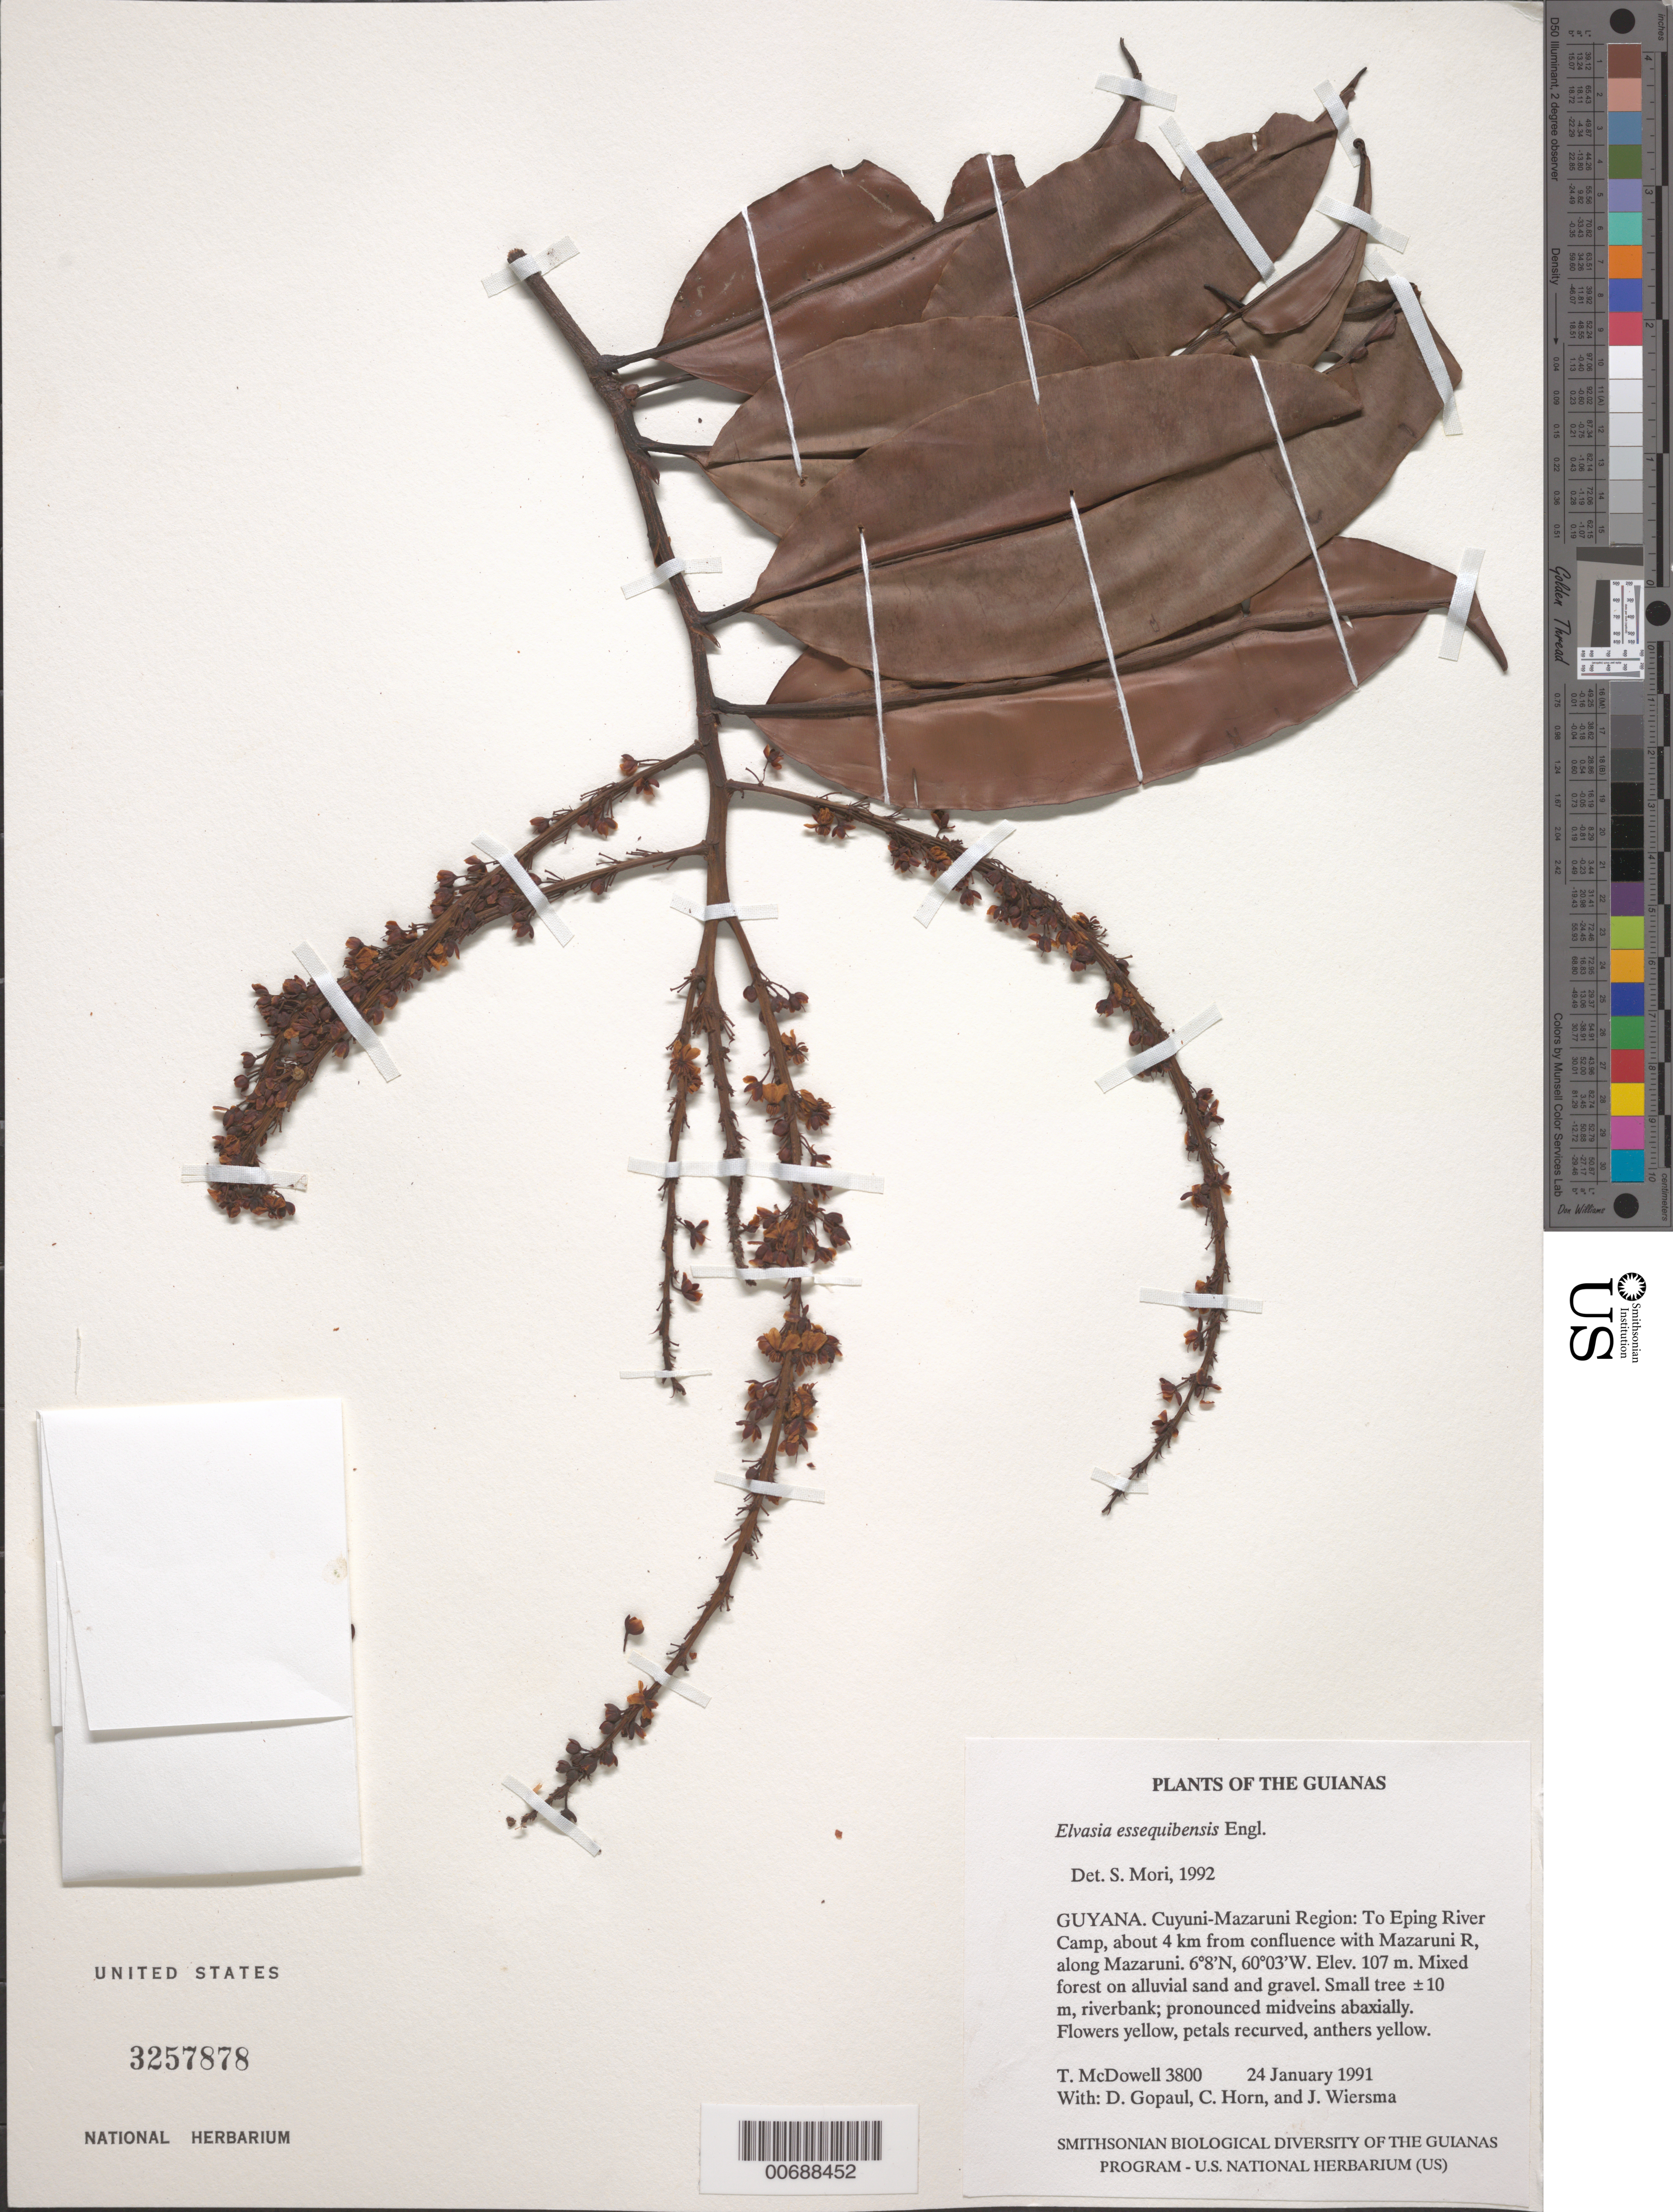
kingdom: Plantae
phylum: Tracheophyta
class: Magnoliopsida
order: Malpighiales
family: Ochnaceae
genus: Elvasia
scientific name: Elvasia essequibensis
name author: Engl.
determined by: Mori, Scott A.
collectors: T. McDowell, D. Gopaul, C. N. Horn & J. H. Wiersema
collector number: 3800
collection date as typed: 25 January 1991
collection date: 1991-01-25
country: Guyana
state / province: Cuyuni-Mazaruni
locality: To Eping River Camp, about 4 km from confluence with Mazaruni R, along Mazaruni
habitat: Mixed forest on alluvial sand and gravel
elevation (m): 107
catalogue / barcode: US 3257878